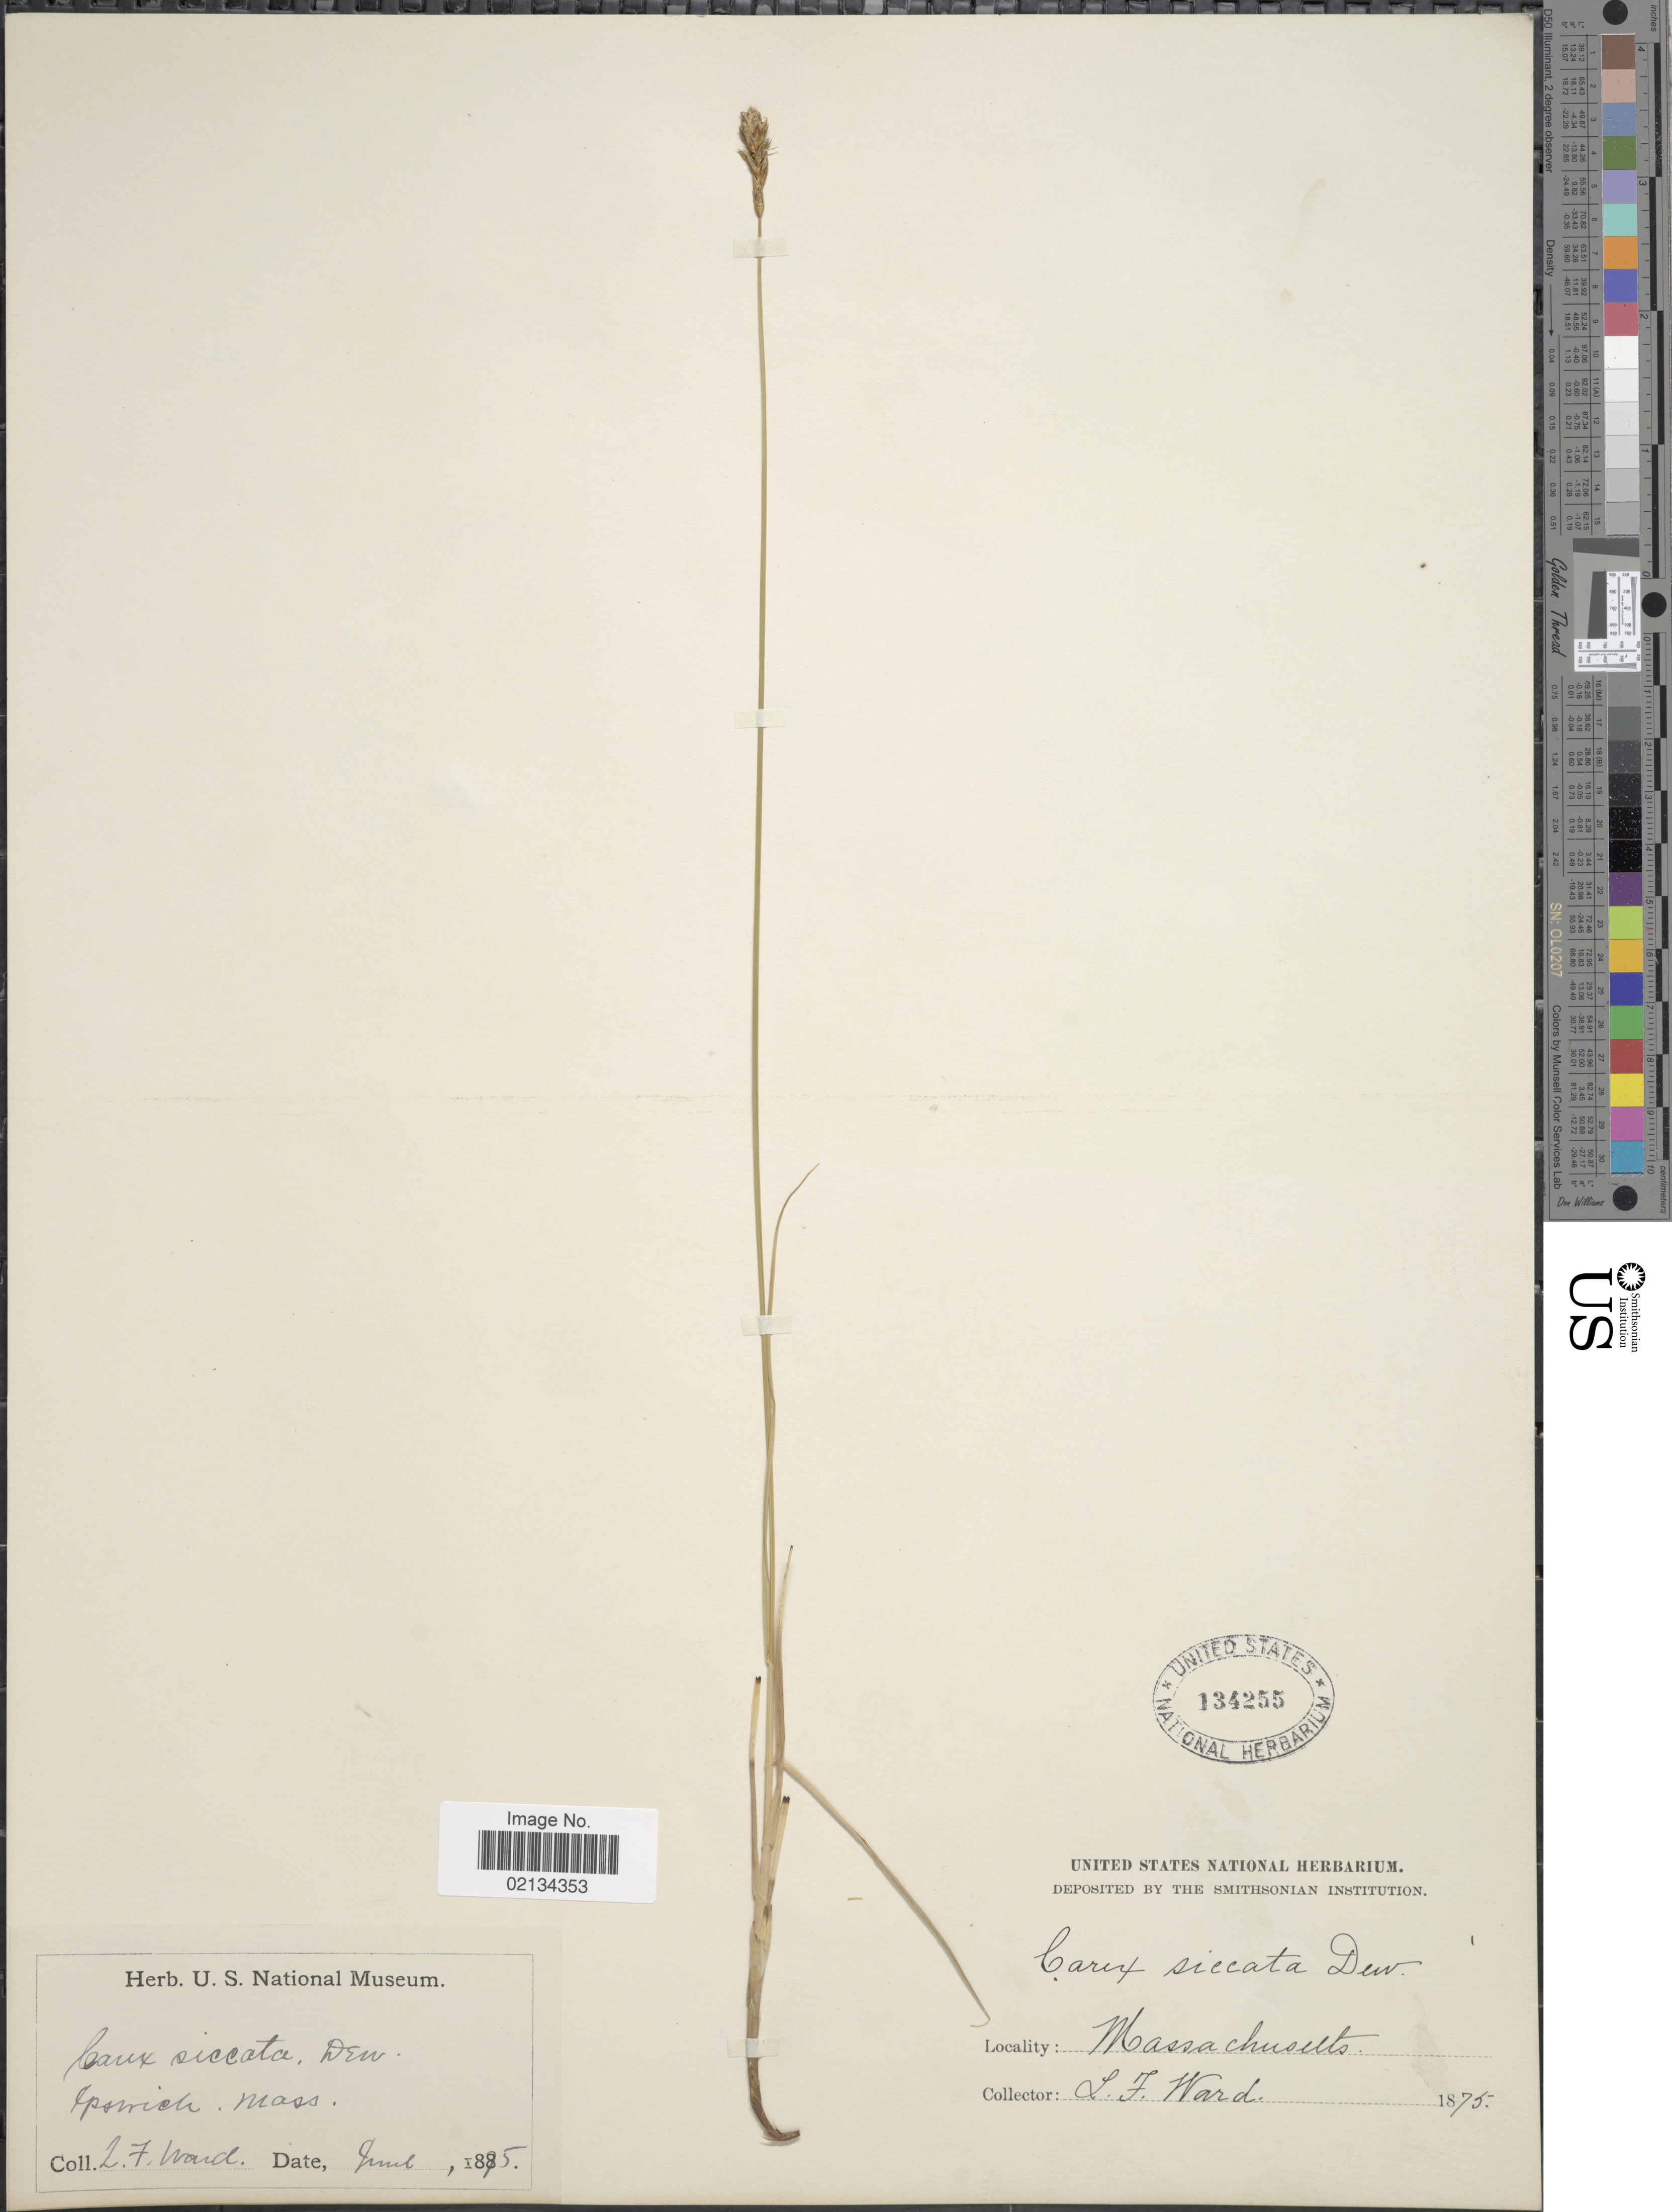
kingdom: Plantae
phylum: Tracheophyta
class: Liliopsida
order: Poales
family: Cyperaceae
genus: Carex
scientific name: Carex siccata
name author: Dewey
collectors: L. Ward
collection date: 1875-06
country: United States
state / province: Massachusetts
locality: Ipswich.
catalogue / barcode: US 134255